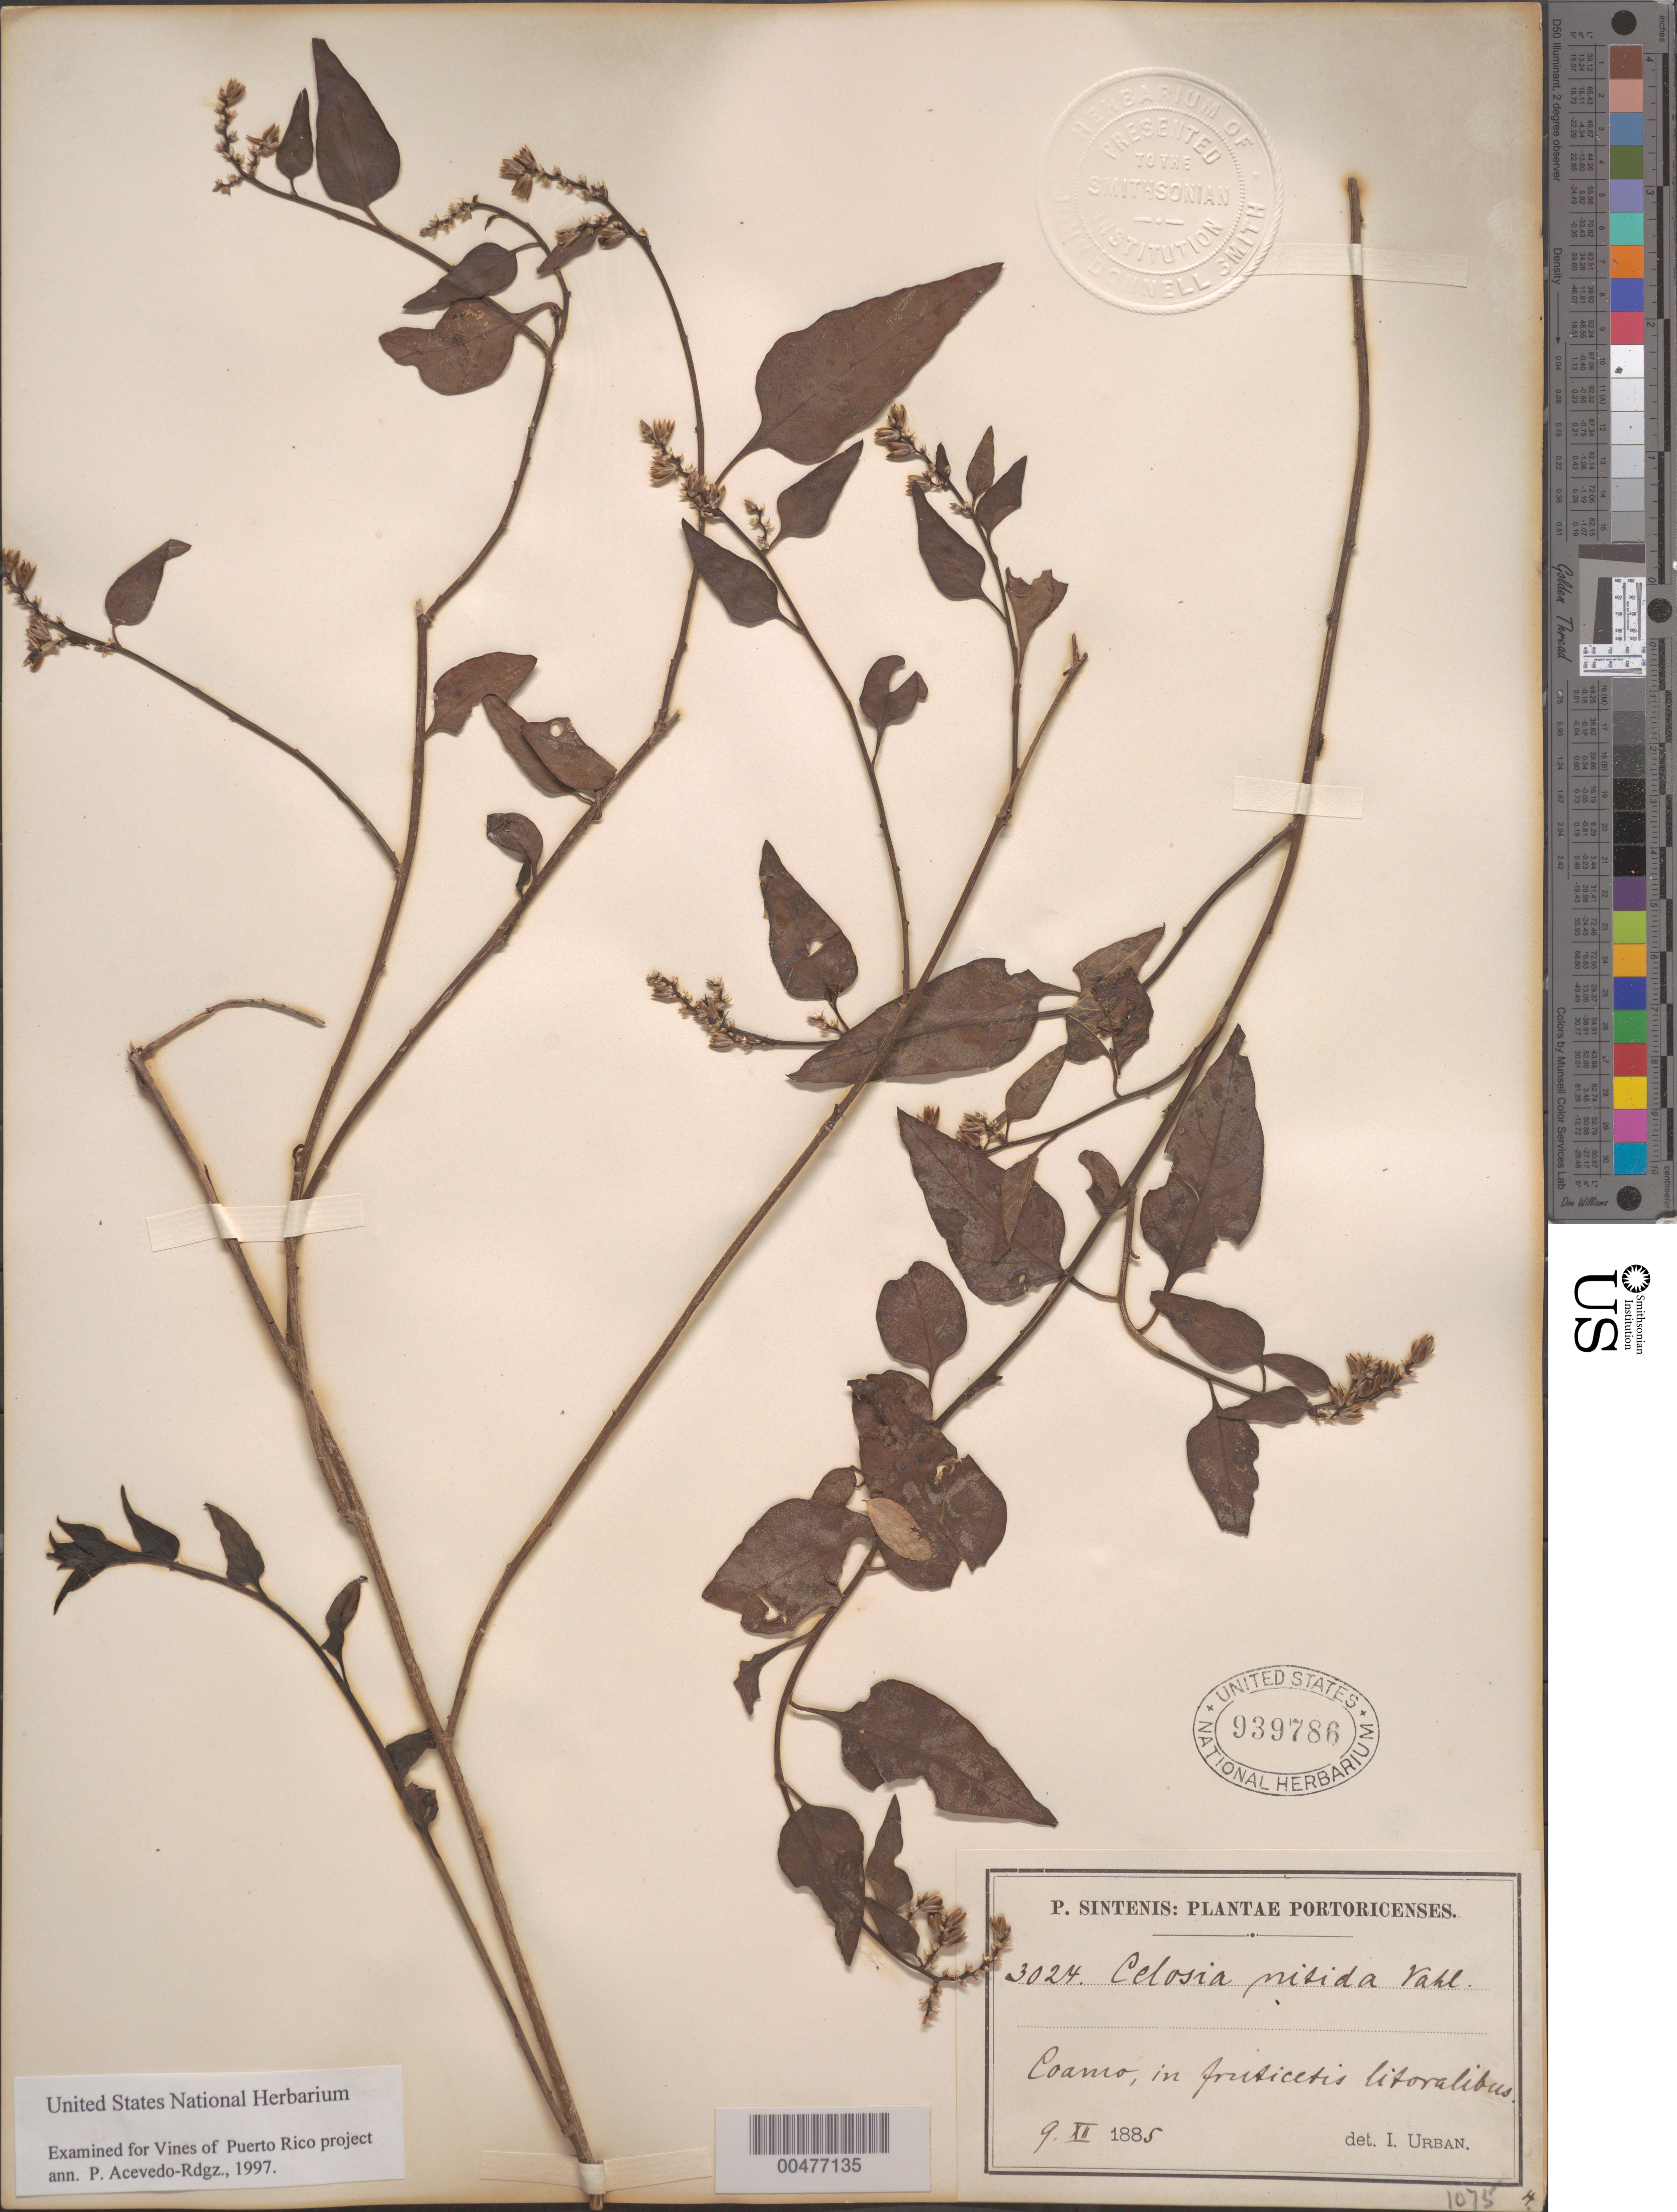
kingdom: Plantae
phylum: Tracheophyta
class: Magnoliopsida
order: Caryophyllales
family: Amaranthaceae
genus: Celosia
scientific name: Celosia nitida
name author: Vahl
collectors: P. Sintenis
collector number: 3024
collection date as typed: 09 Dec 1885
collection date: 1885-12-09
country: Puerto Rico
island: Greater Antilles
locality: Coamo. In fruticetis litoralibus.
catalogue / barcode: US 939786